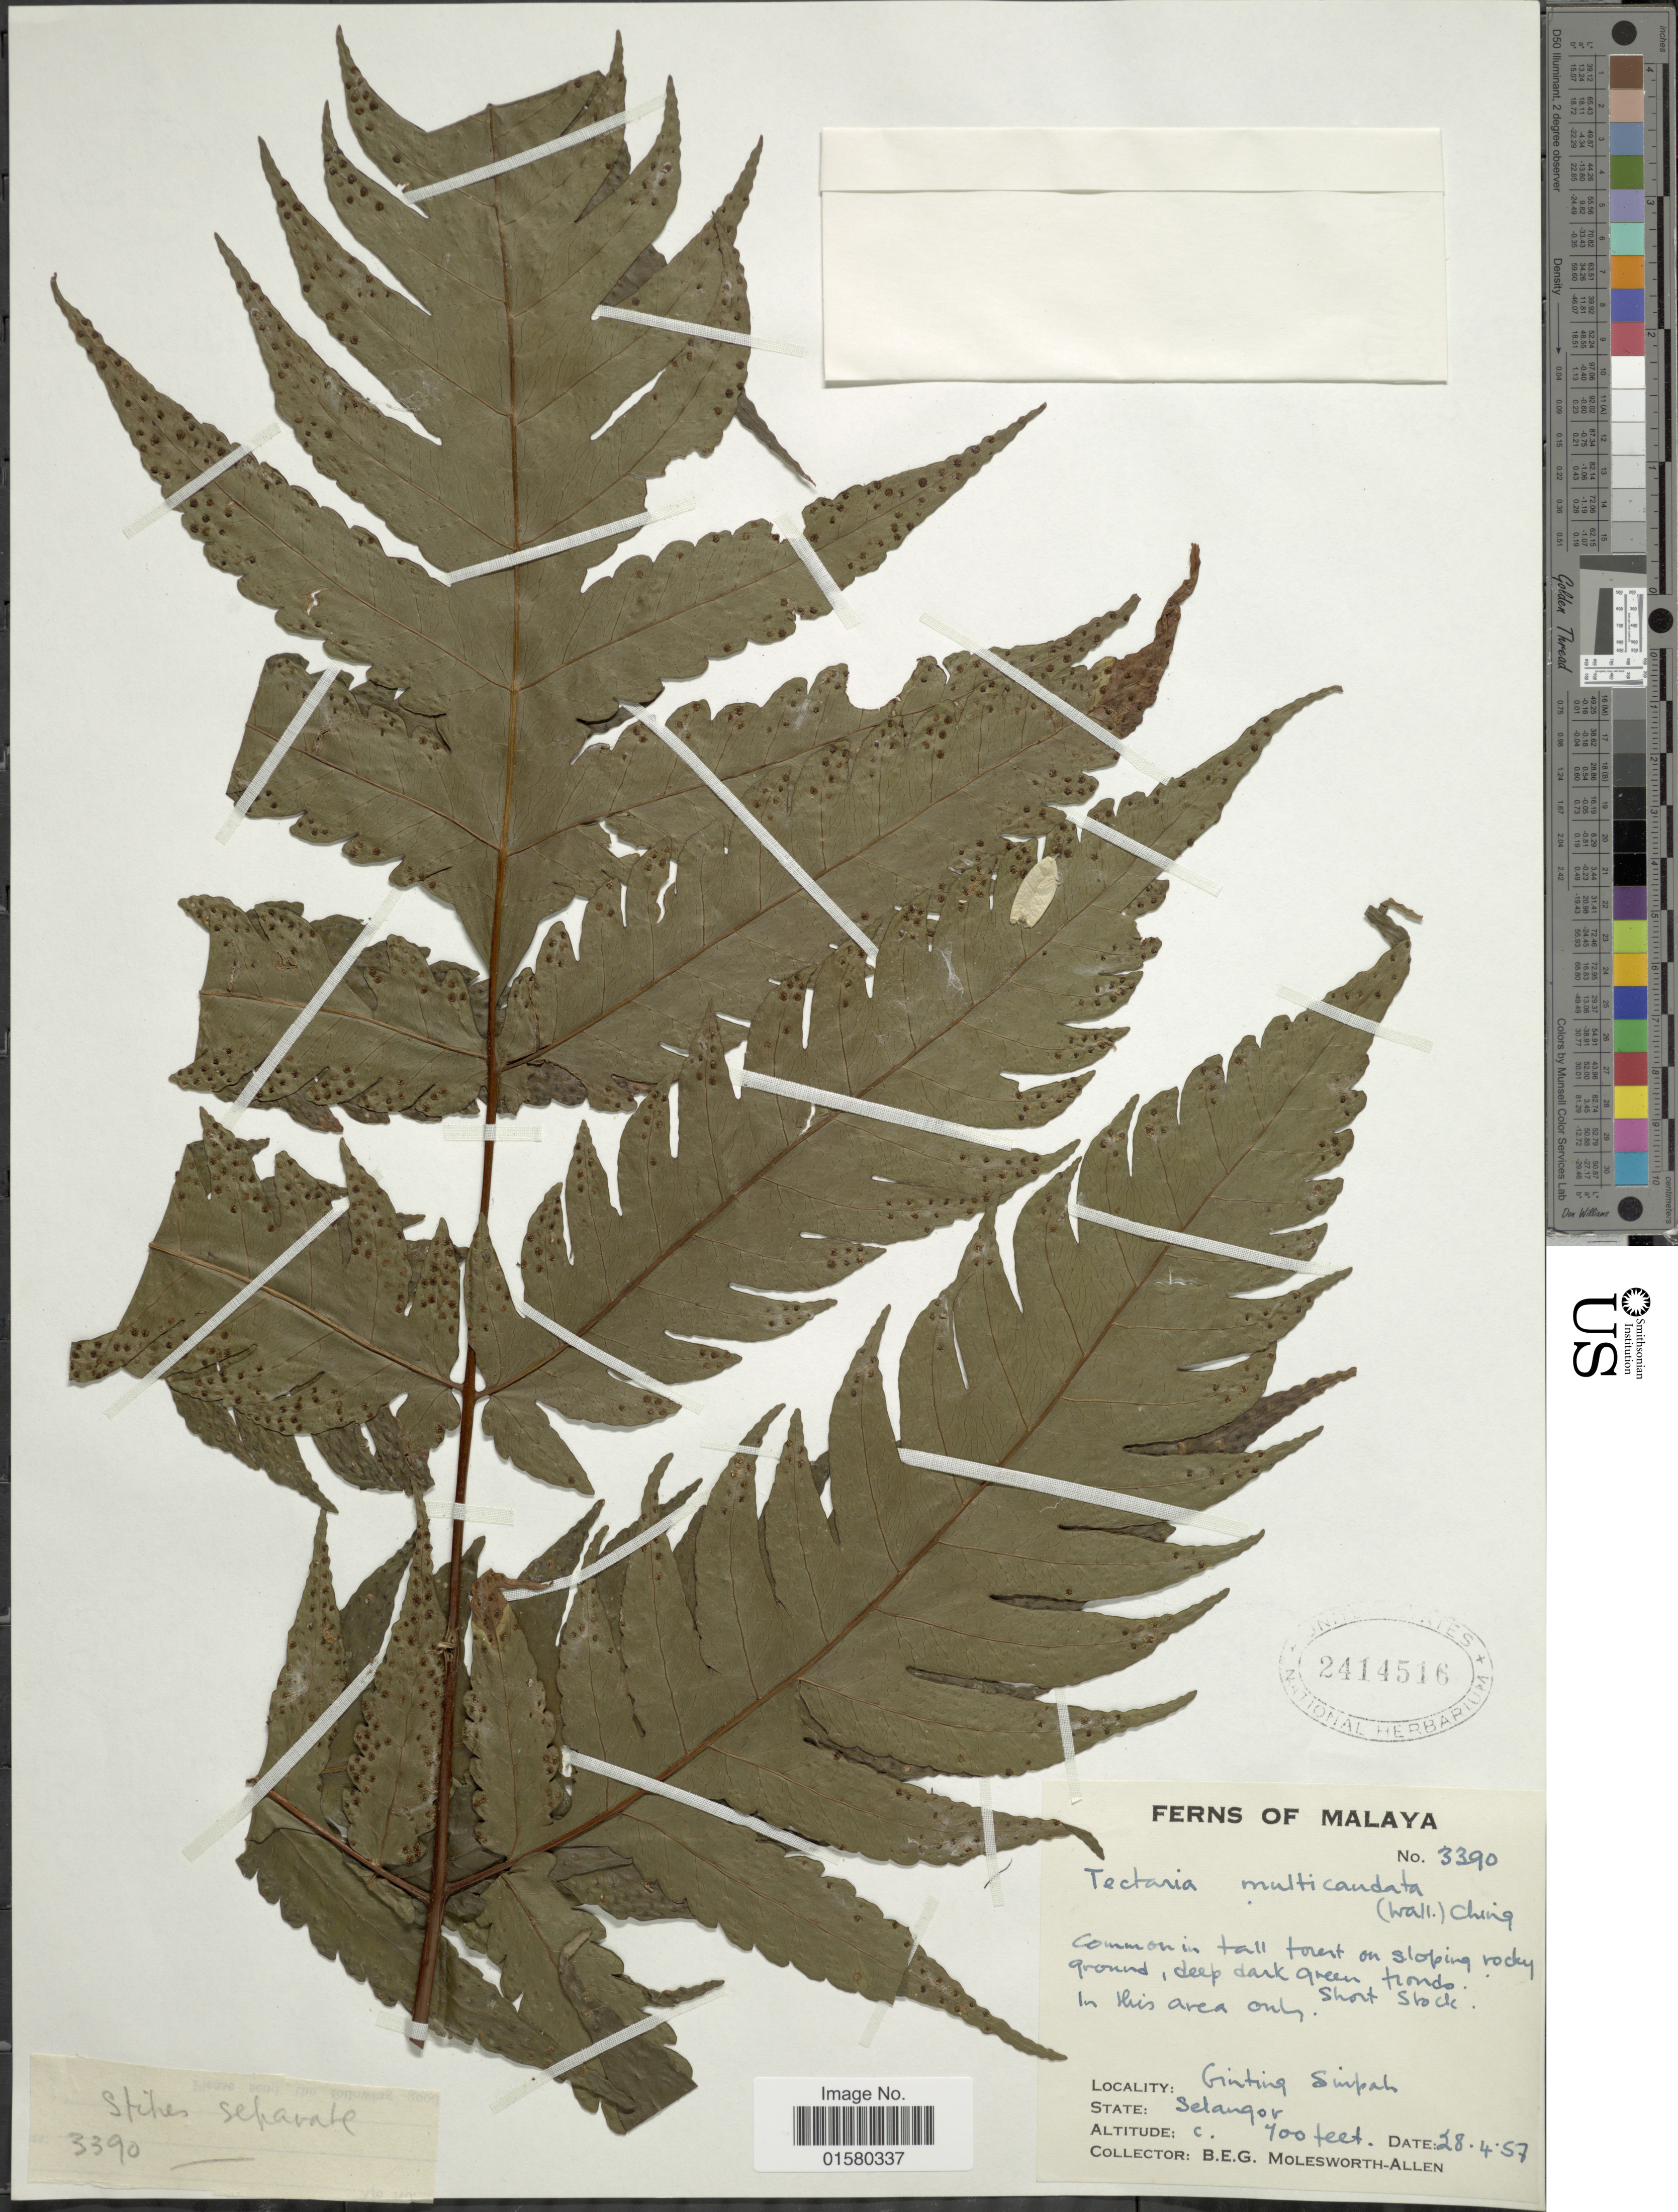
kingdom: Plantae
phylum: Tracheophyta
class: Polypodiopsida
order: Polypodiales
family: Tectariaceae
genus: Tectaria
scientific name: Tectaria multicaudata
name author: (Wall. ex Bedd.) Ching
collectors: B. E. G. Molesworth-Allen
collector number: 3390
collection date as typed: Transcribed d/m/y: 28/4/57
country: Malaysia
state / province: Selangor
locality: Malaya, Ginting Simpah, State Selangor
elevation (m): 213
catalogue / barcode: US 2414516